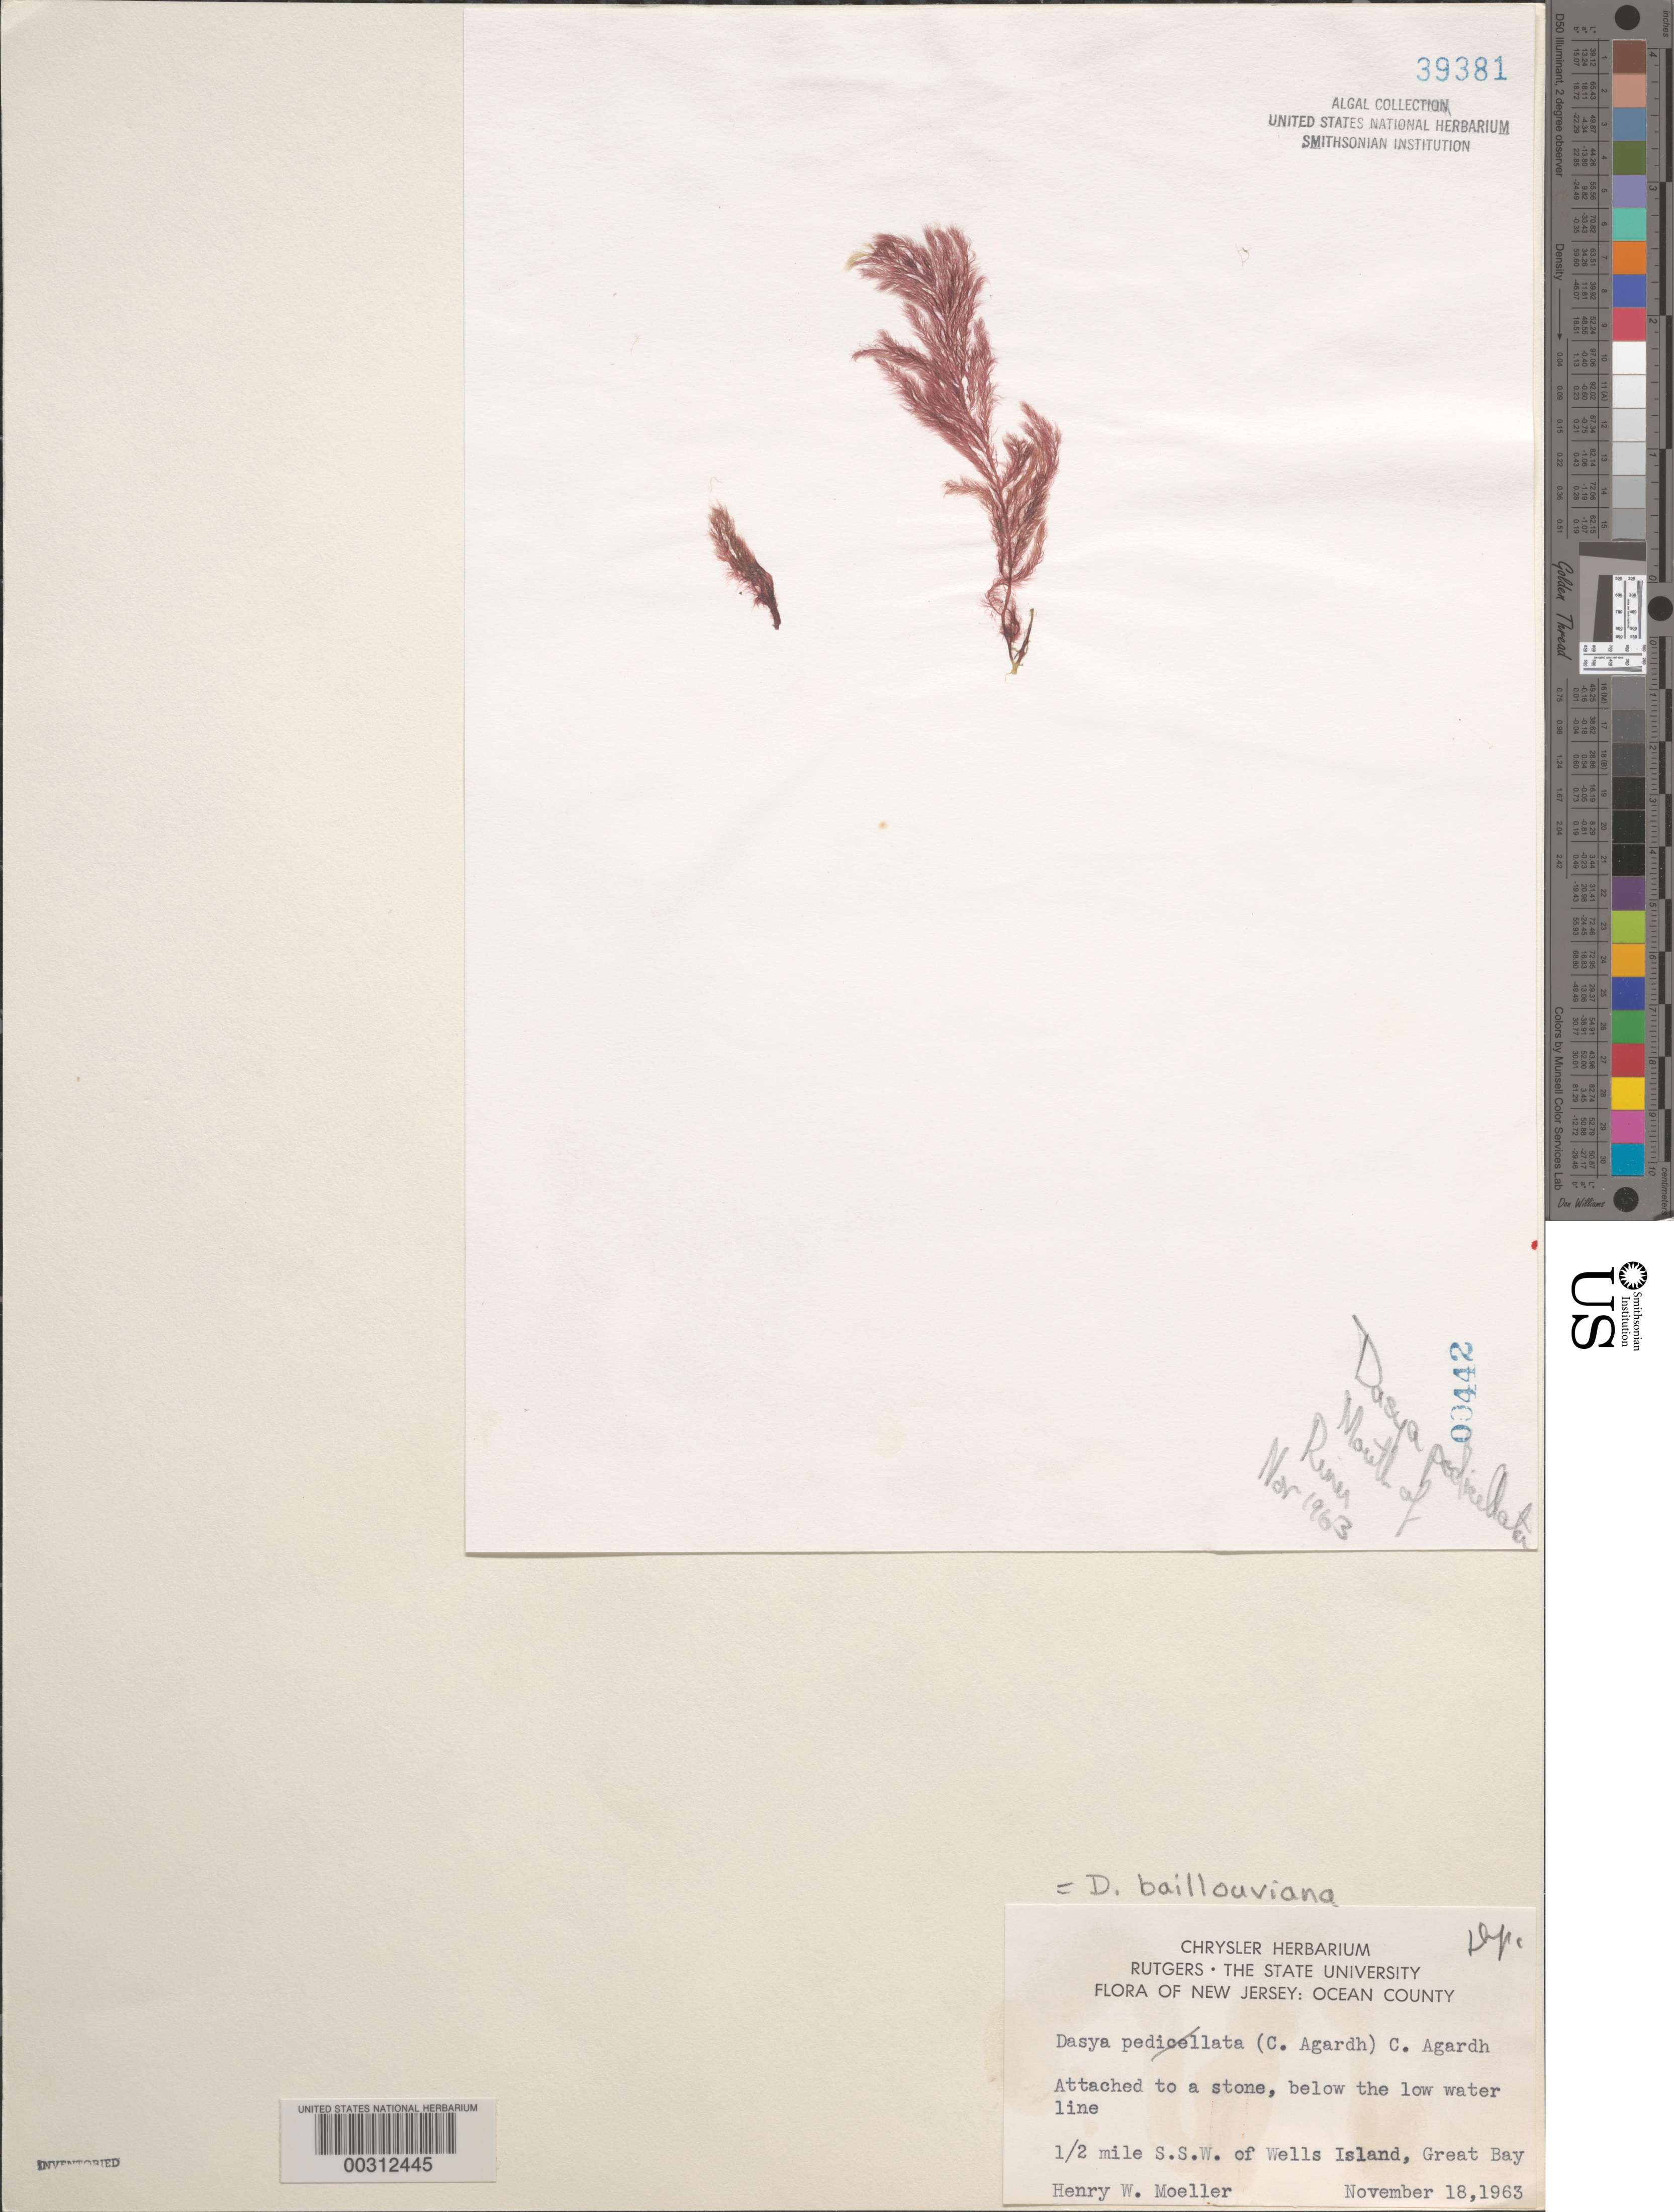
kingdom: Plantae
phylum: Rhodophyta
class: Florideophyceae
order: Ceramiales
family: Dasyaceae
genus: Dasya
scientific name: Dasya pedicellata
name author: (C. Agardh) C. Agardh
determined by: Algae name updating Project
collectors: H. Moeller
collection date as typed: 18 Nov 1963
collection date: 1963-11-18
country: United States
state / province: New Jersey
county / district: Ocean County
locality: Great Bay, 0.5 mile south southwest of Wells Island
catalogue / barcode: US 39381